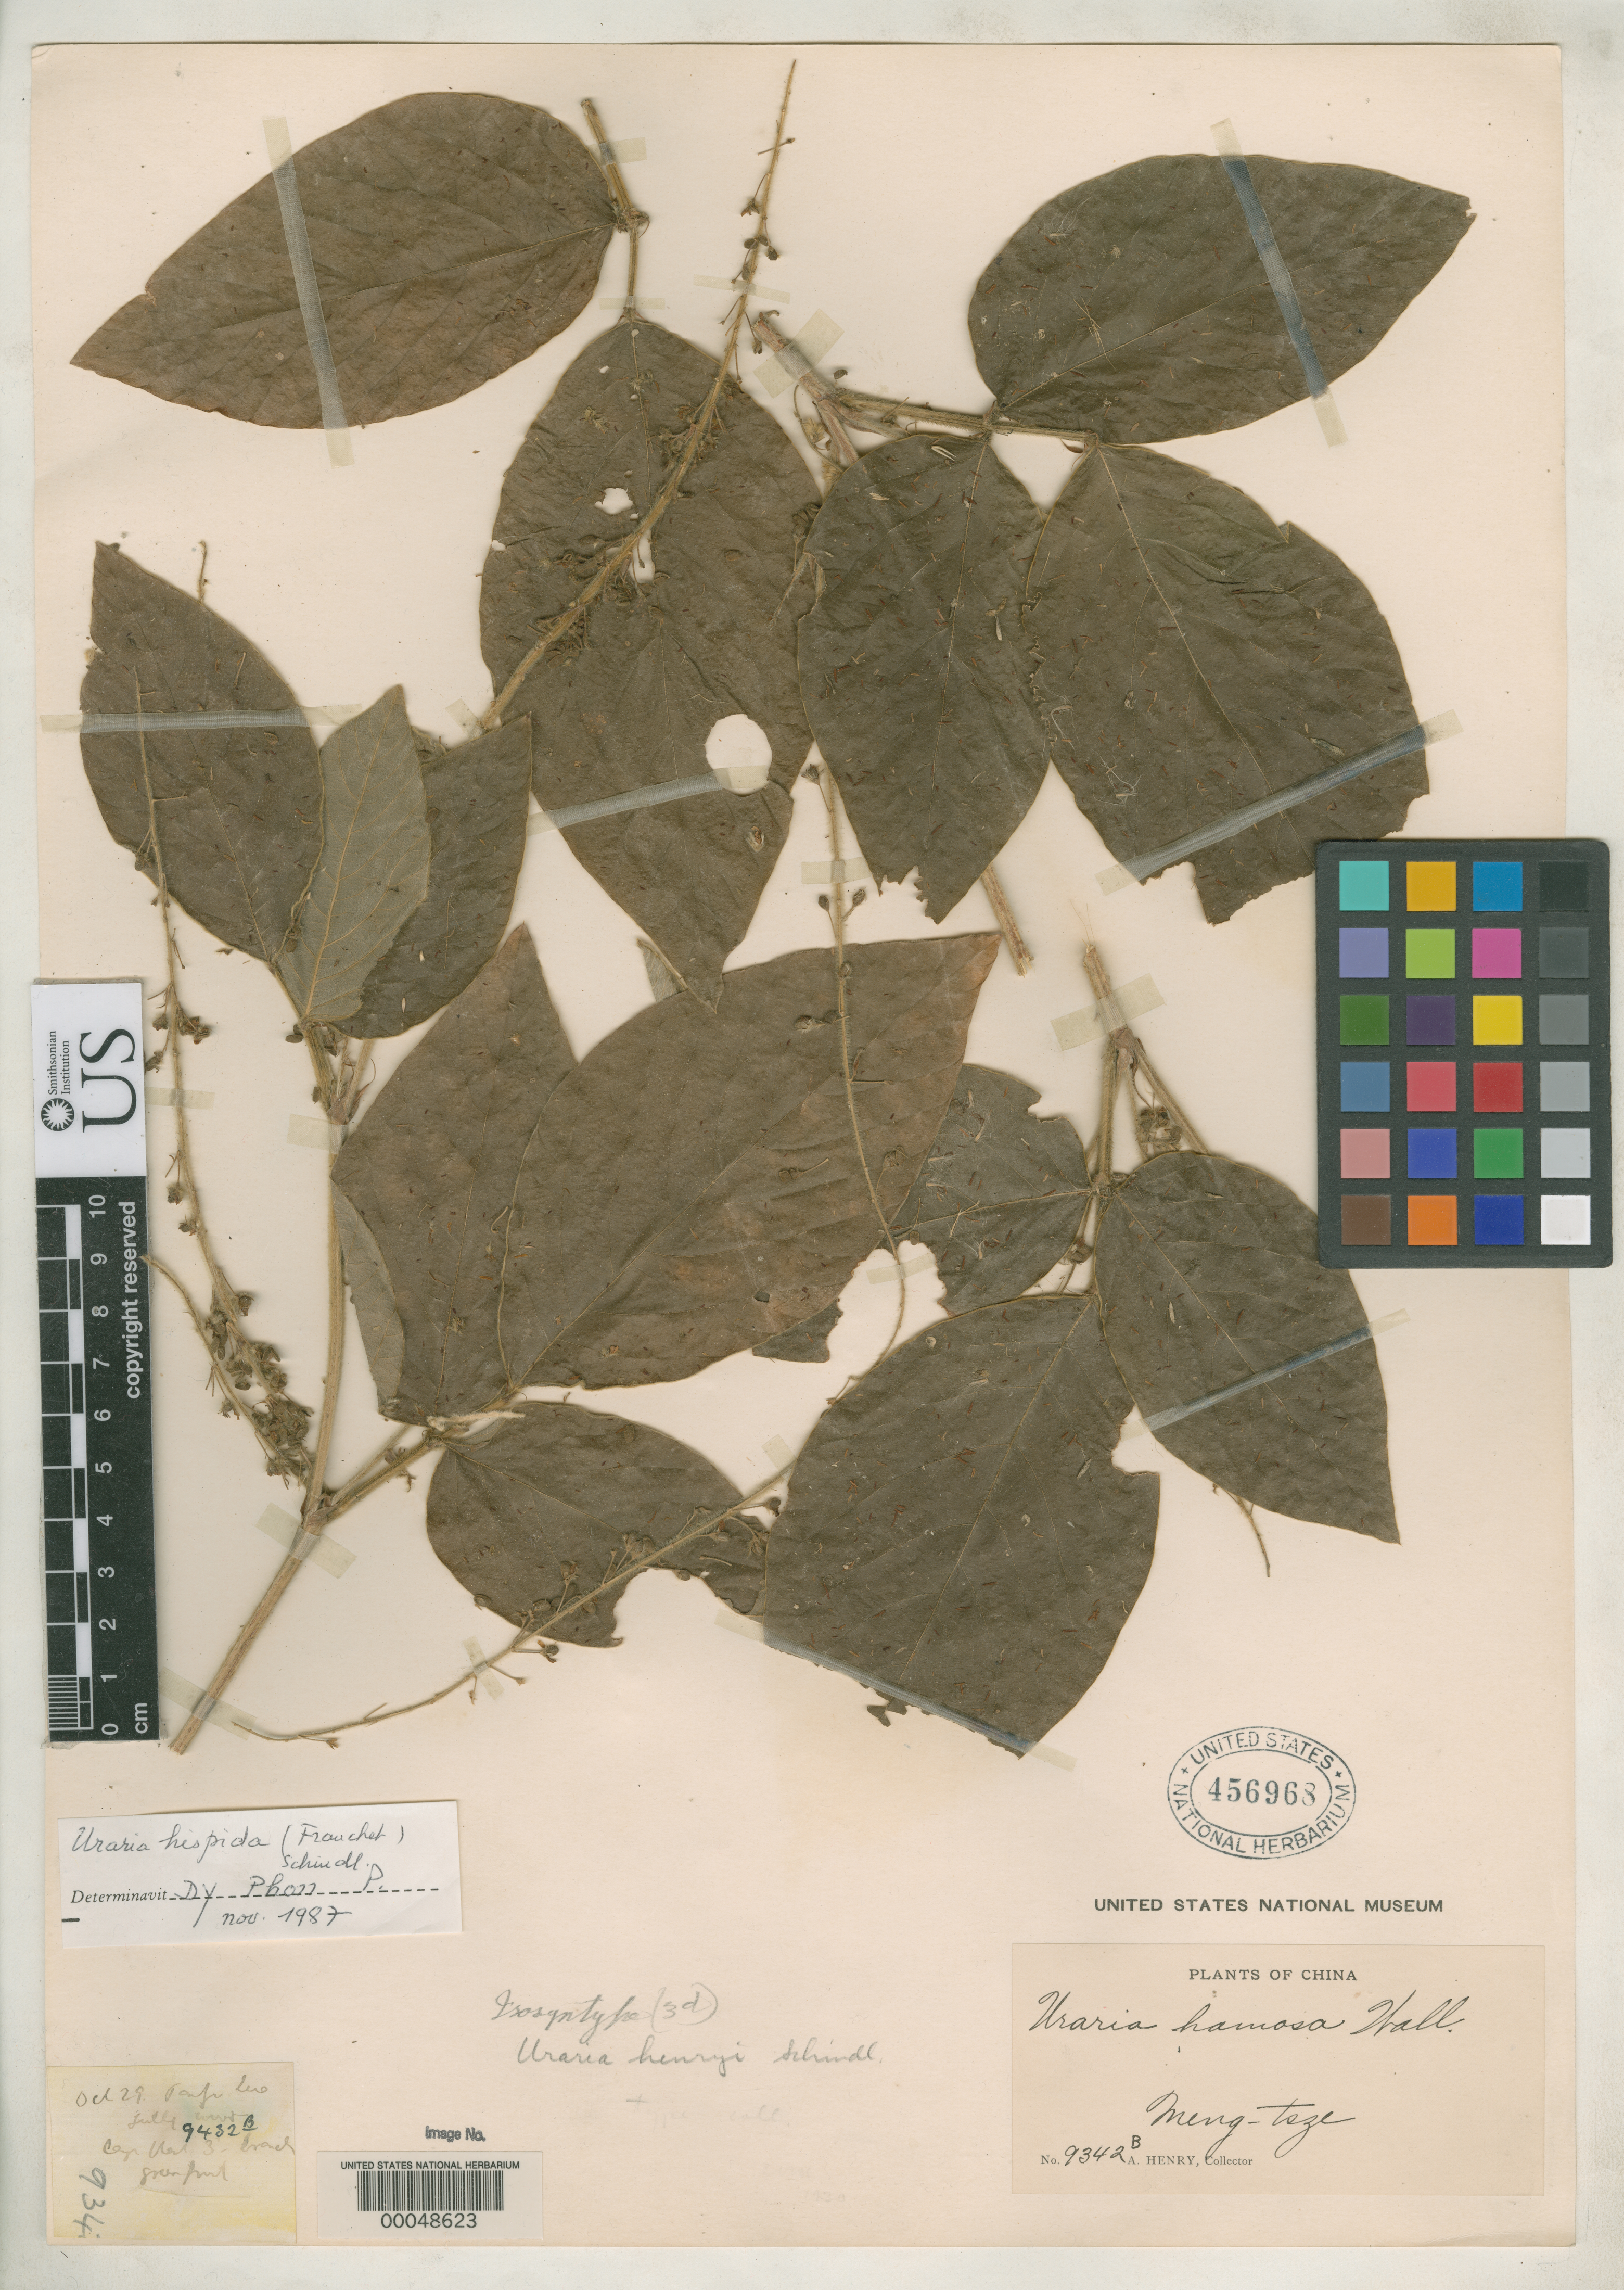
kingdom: Plantae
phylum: Tracheophyta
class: Magnoliopsida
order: Fabales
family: Fabaceae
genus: Uraria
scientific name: Uraria henryi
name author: Schindl.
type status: Isosyntype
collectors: A. Henry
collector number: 9342 B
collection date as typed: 29 Oct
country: China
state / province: Yunnan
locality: Meng-tsze.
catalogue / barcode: US 456968